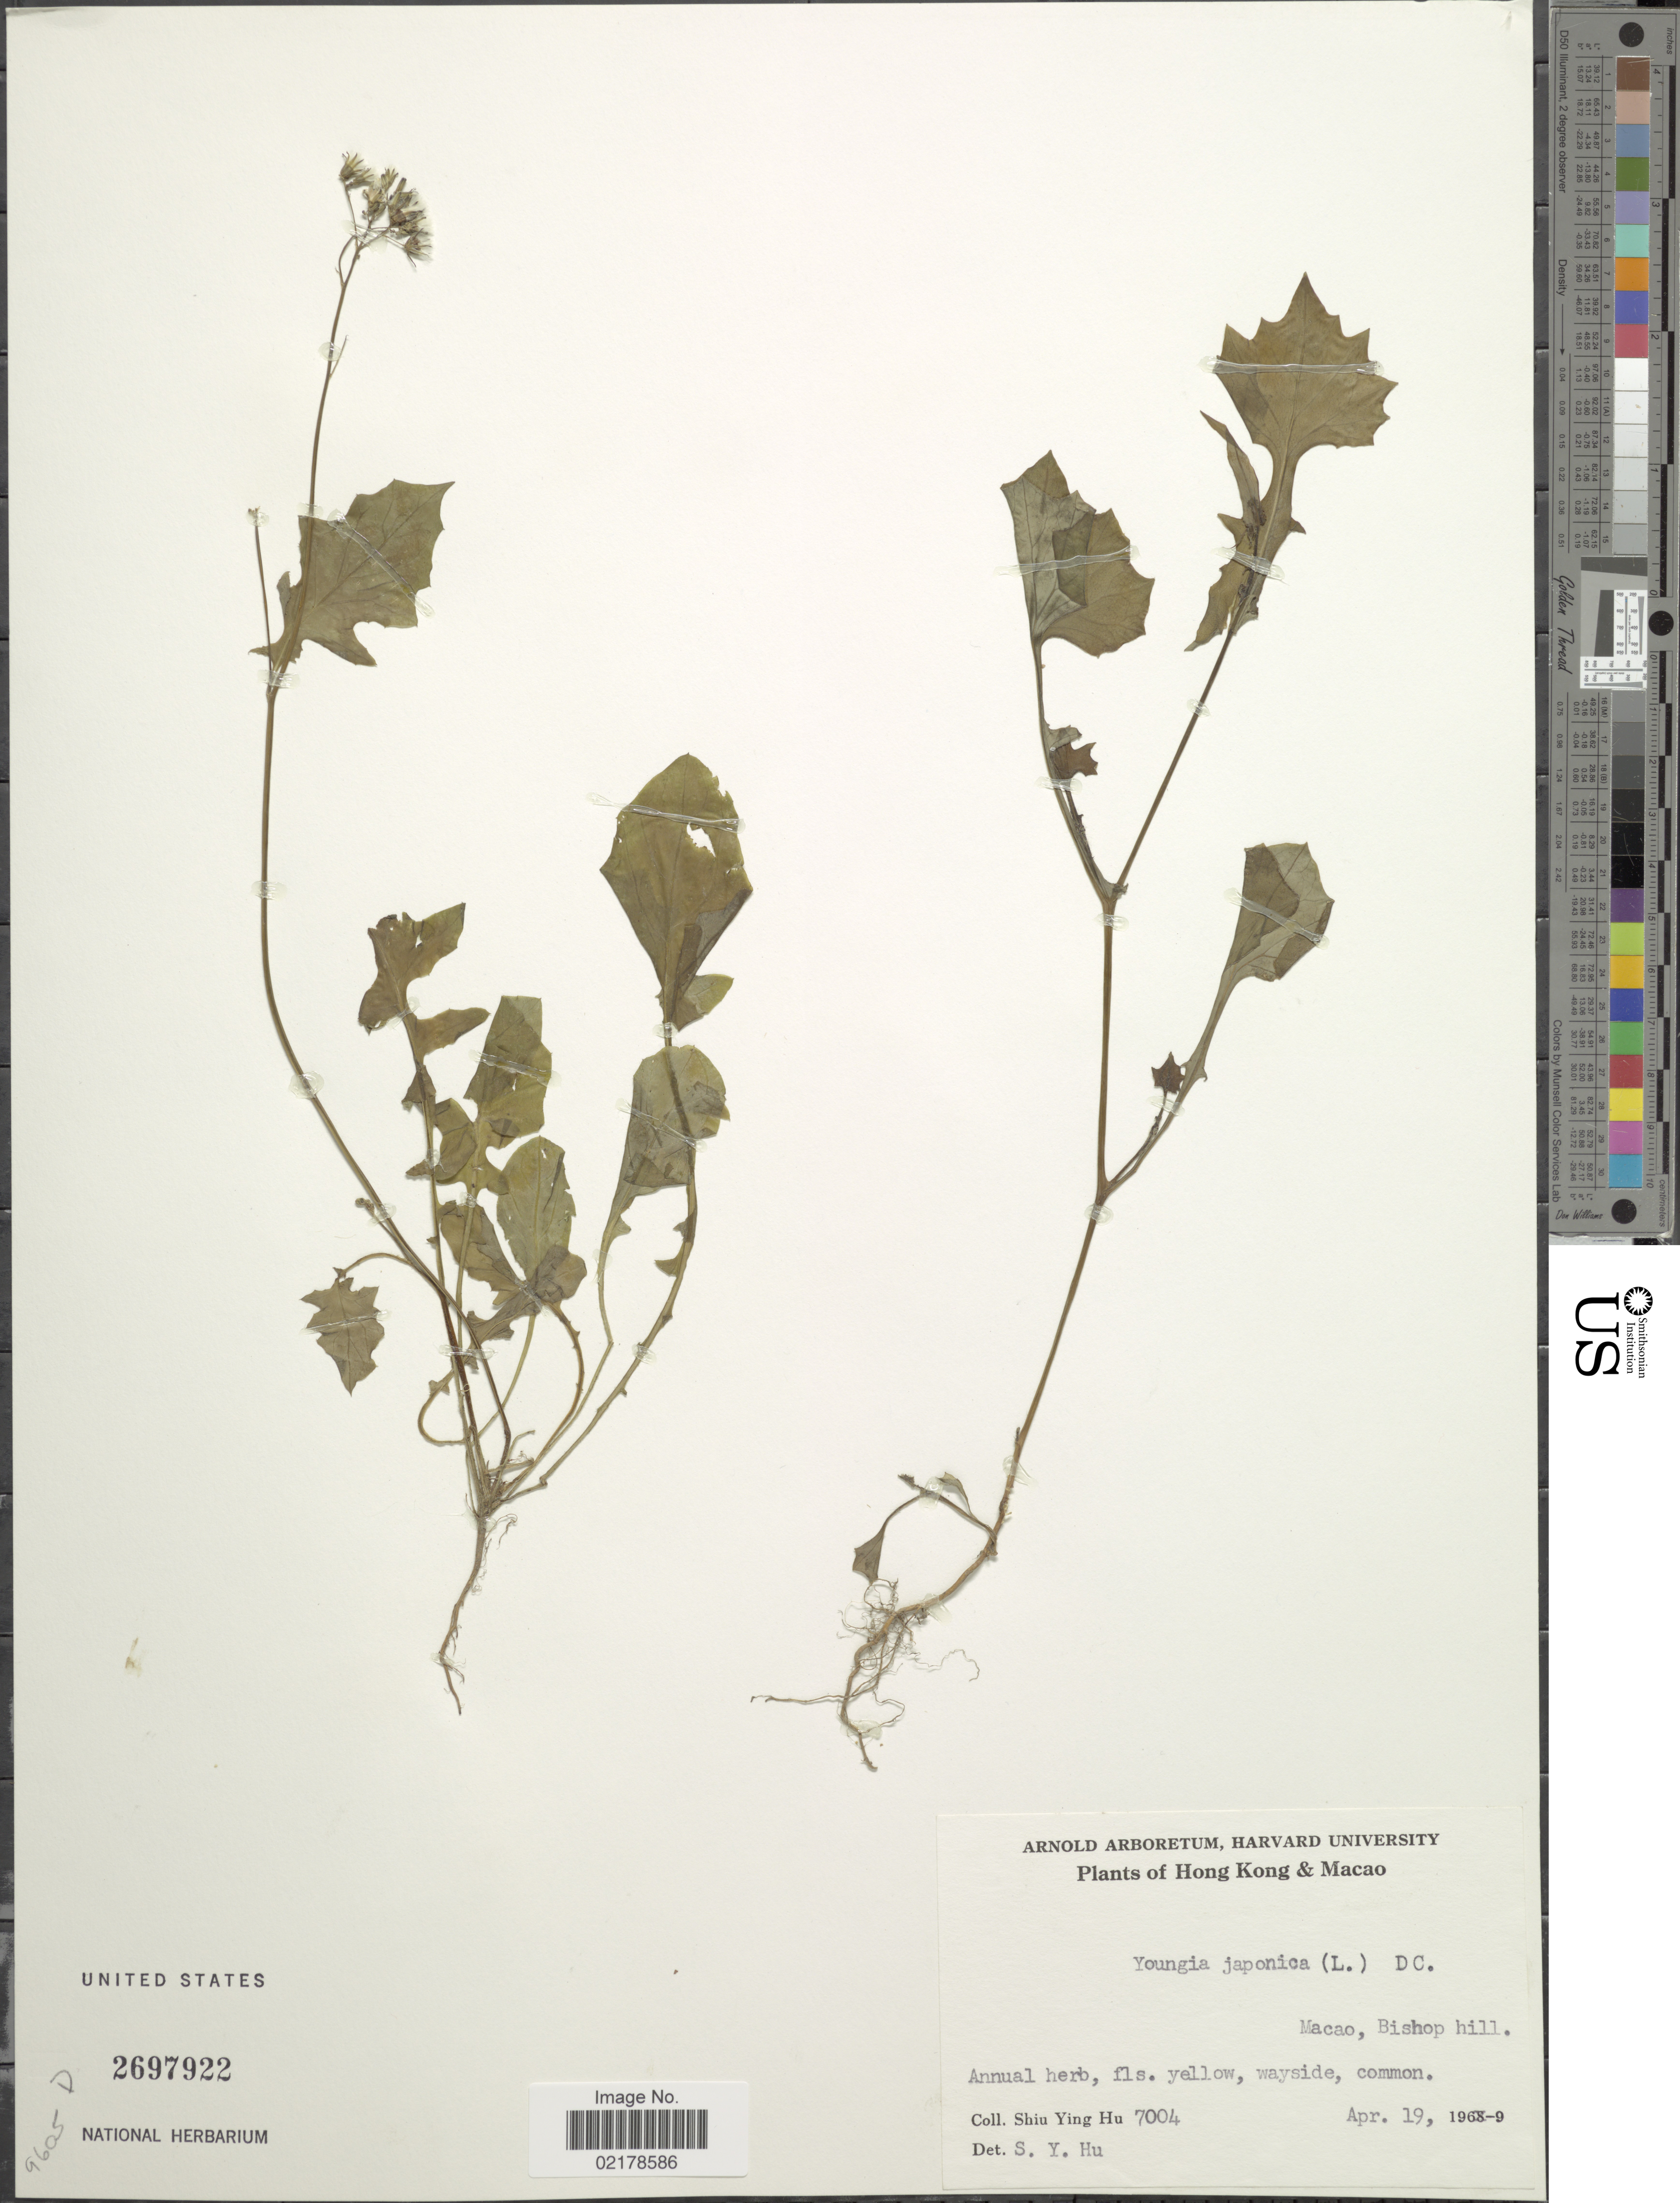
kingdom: Plantae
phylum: Tracheophyta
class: Magnoliopsida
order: Asterales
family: Asteraceae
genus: Youngia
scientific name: Youngia japonica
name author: (L.) DC.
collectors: S. Y. Hu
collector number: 7004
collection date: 1969-04-19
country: China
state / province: Hong Kong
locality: Macao, Bishop Hill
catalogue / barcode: US 2697922